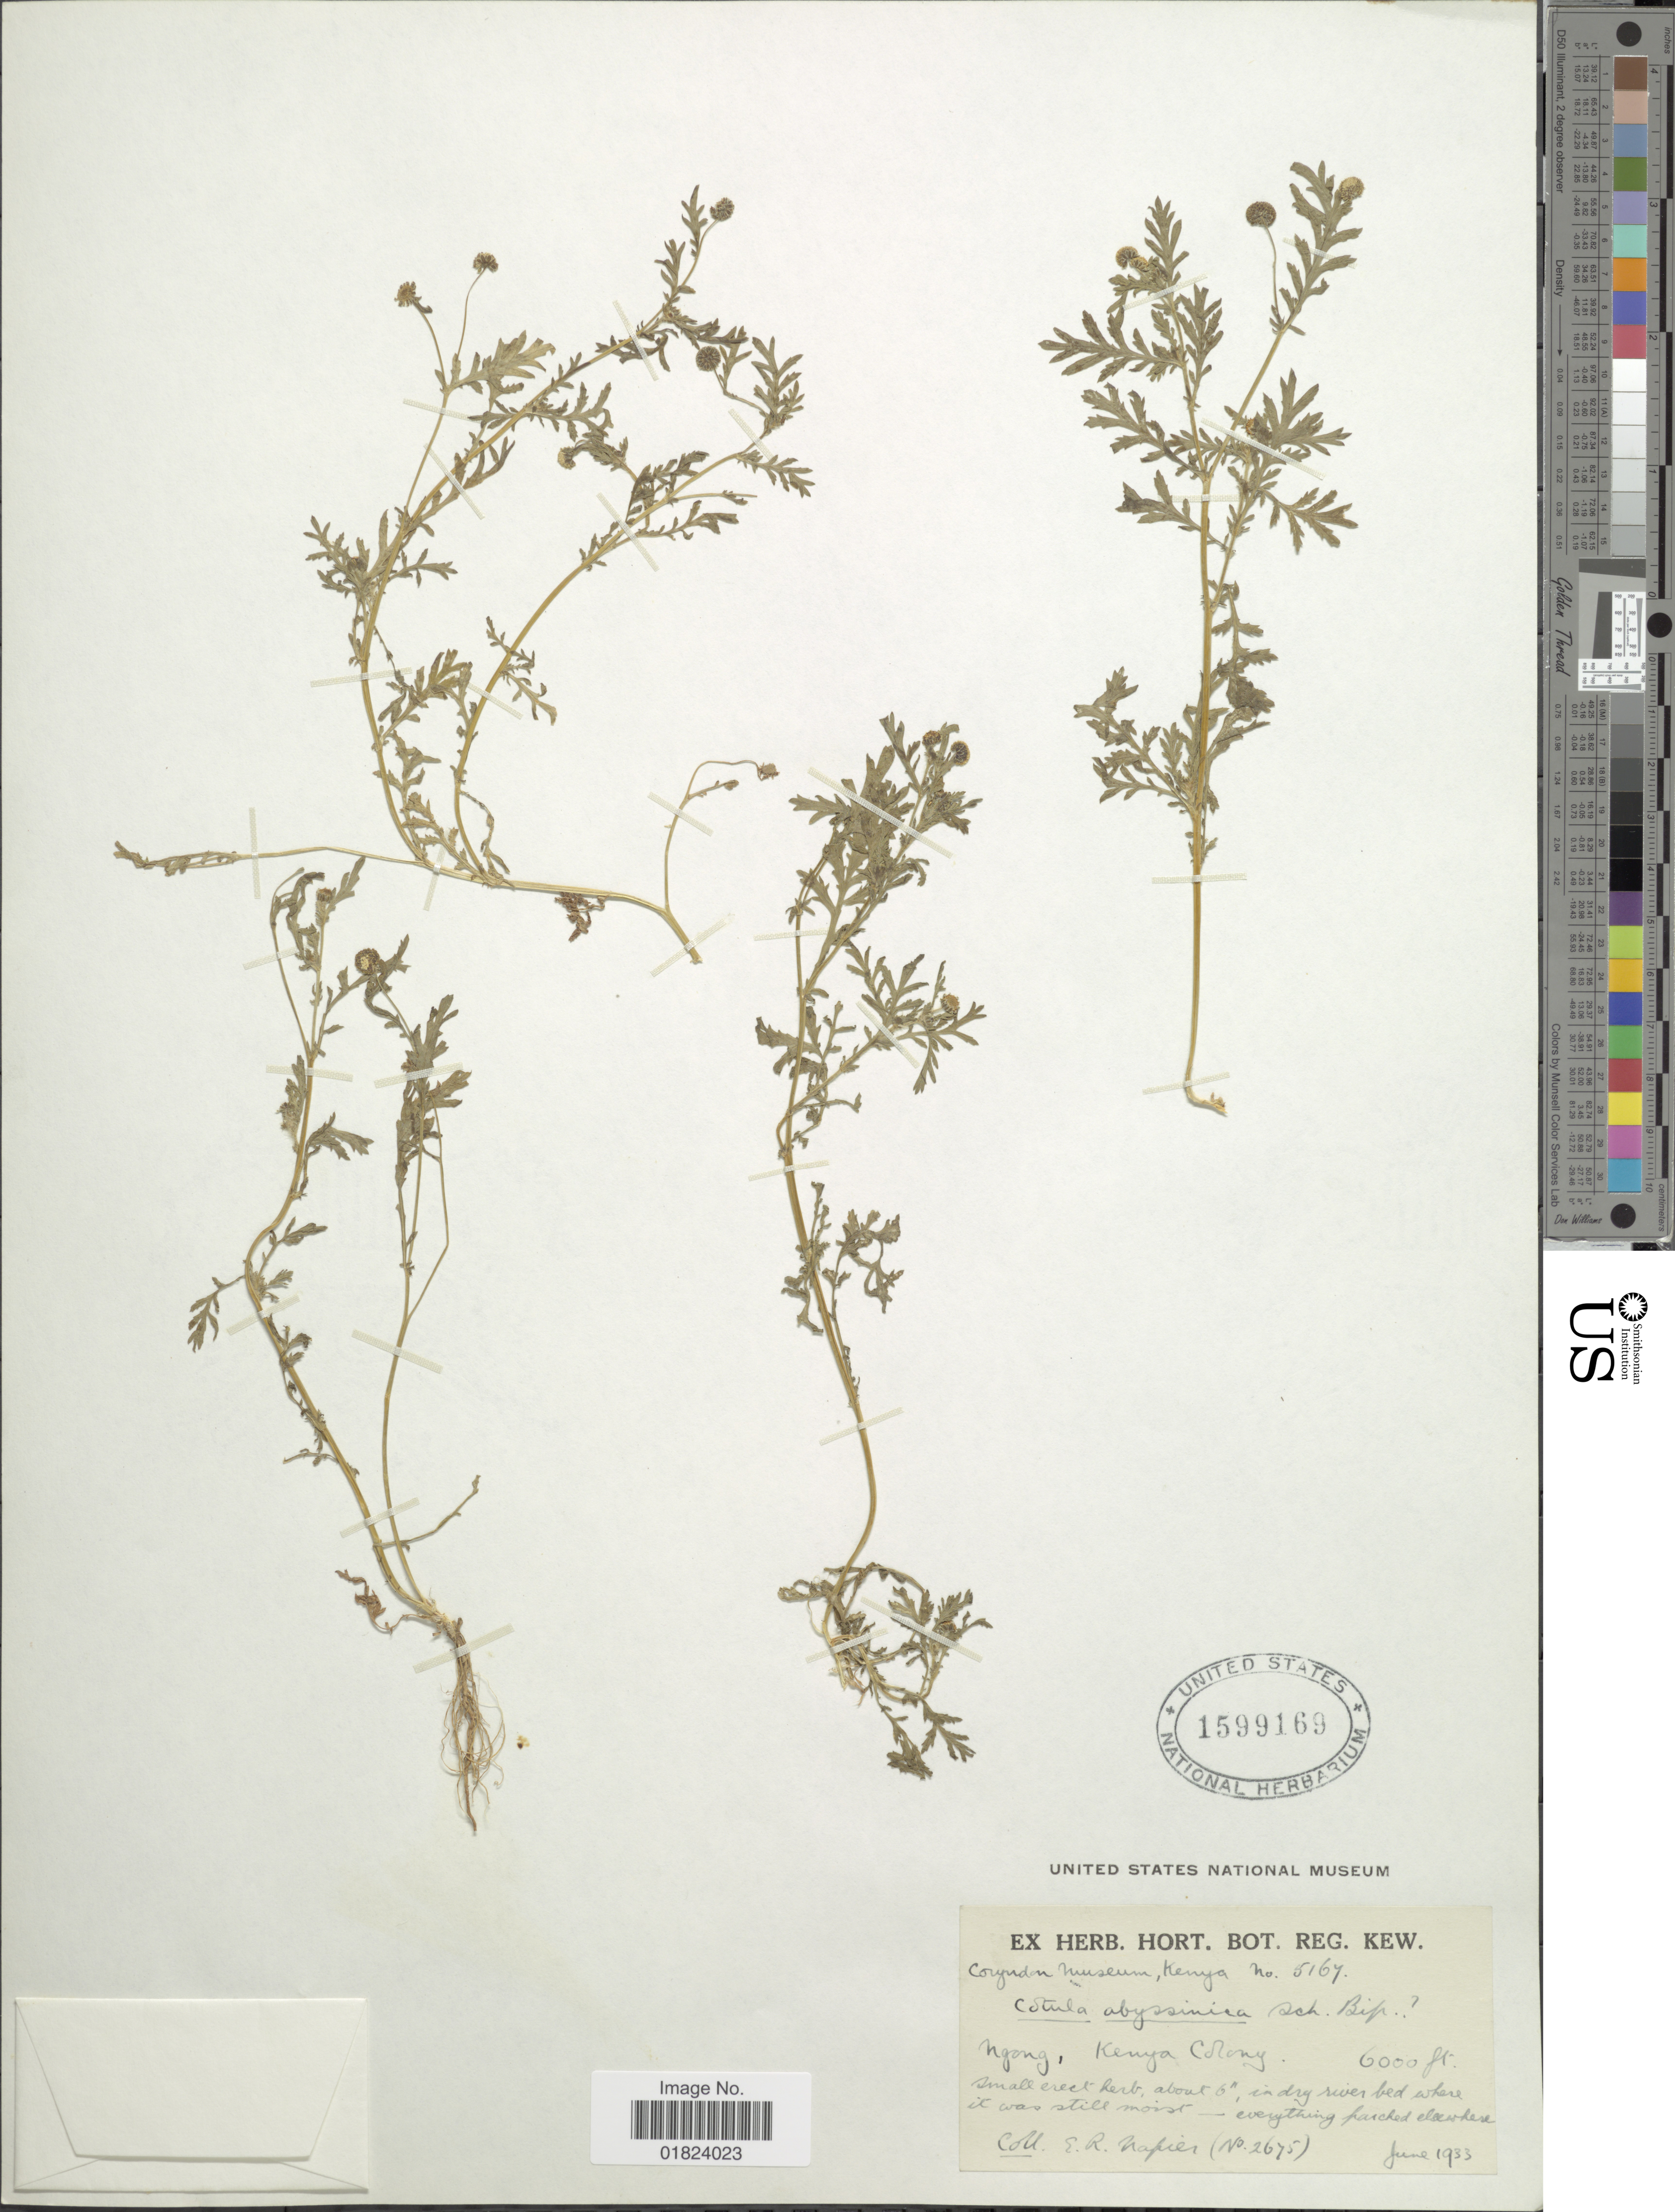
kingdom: Plantae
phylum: Tracheophyta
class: Magnoliopsida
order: Asterales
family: Asteraceae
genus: Cotula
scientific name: Cotula abyssinica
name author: Sch. Bip. ex A. Rich.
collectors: E. Napier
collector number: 2675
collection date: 1933-06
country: Kenya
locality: Ngong, Kenya Colony, in dry river bed where it was still moist.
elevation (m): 1829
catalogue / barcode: US 1599169